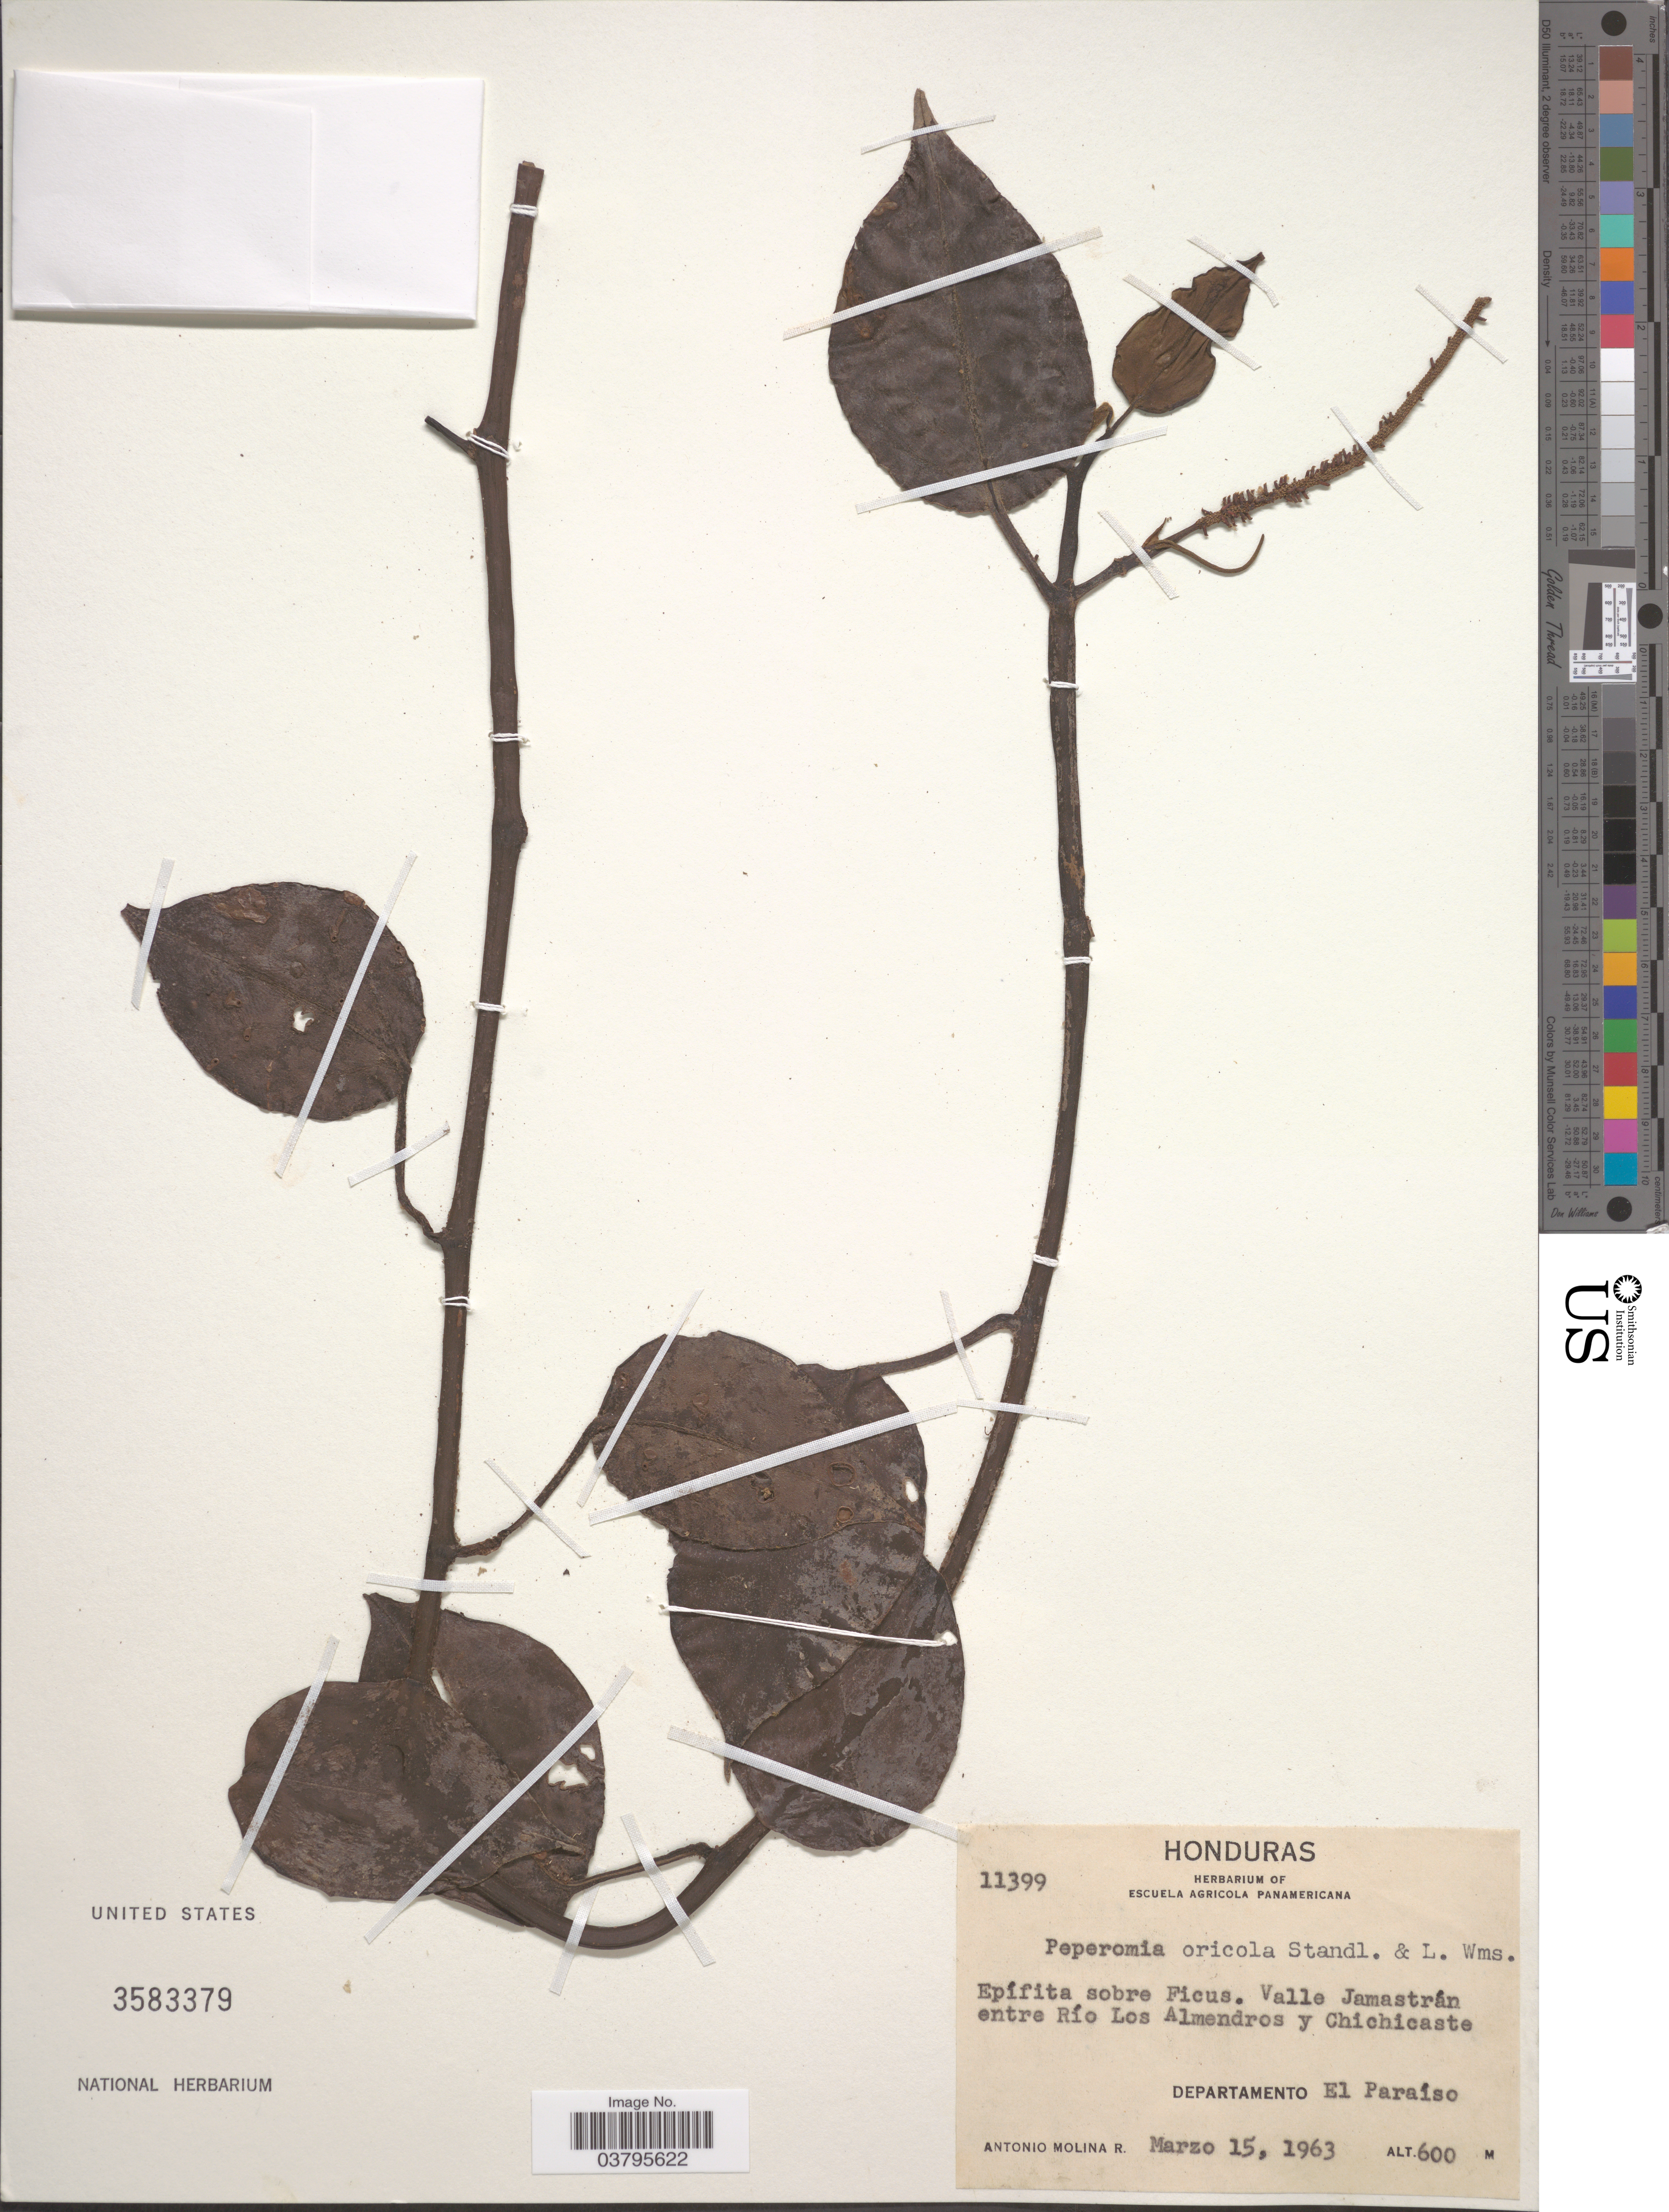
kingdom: Plantae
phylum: Tracheophyta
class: Magnoliopsida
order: Piperales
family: Piperaceae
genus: Peperomia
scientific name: Peperomia naranjoana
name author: C. DC.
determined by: Jiménez, José Estaban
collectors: A. Molina R.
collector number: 11399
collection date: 1963-03-15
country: Honduras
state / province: El Paraiso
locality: Valle Jamastrán entre Río Los Almendros y Chichicaste, Departamento El Paraíso.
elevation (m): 600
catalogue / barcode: US 3583379